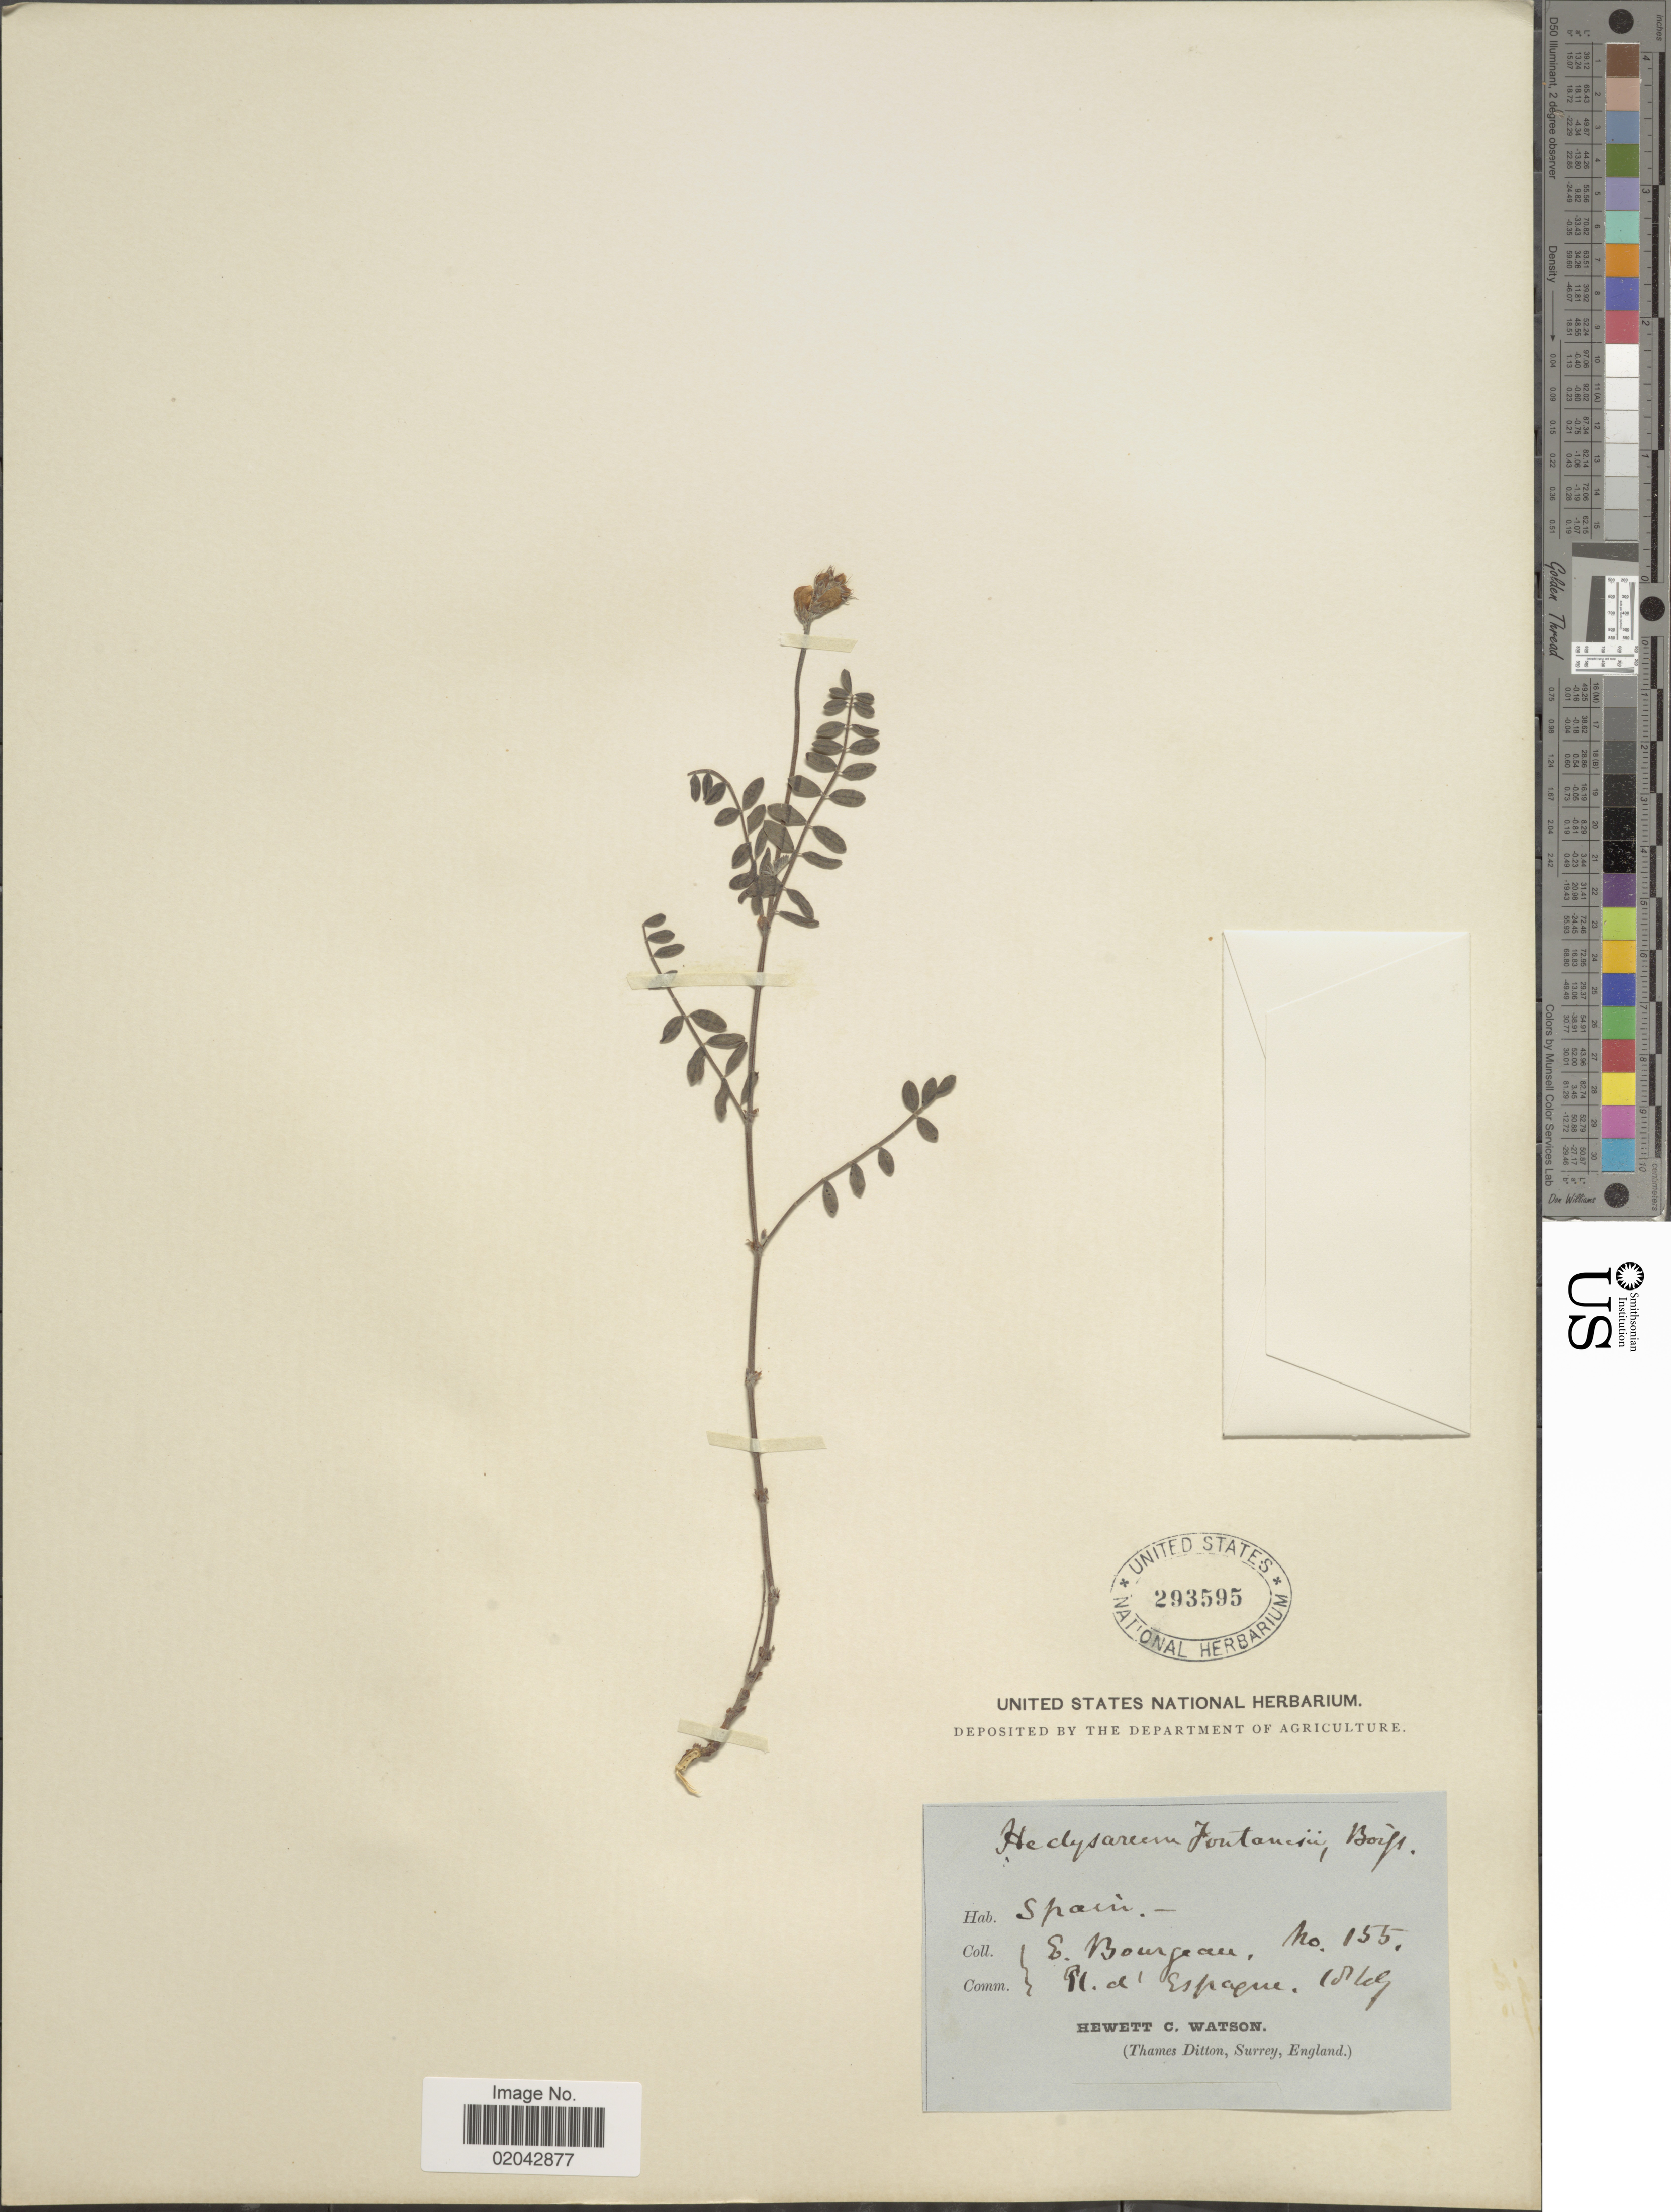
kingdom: Plantae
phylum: Tracheophyta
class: Magnoliopsida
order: Fabales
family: Fabaceae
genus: Hedysarum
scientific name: Hedysarum humile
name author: Loefl.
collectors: E. Bourgeau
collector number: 155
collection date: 1818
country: Spain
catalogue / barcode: US 293595